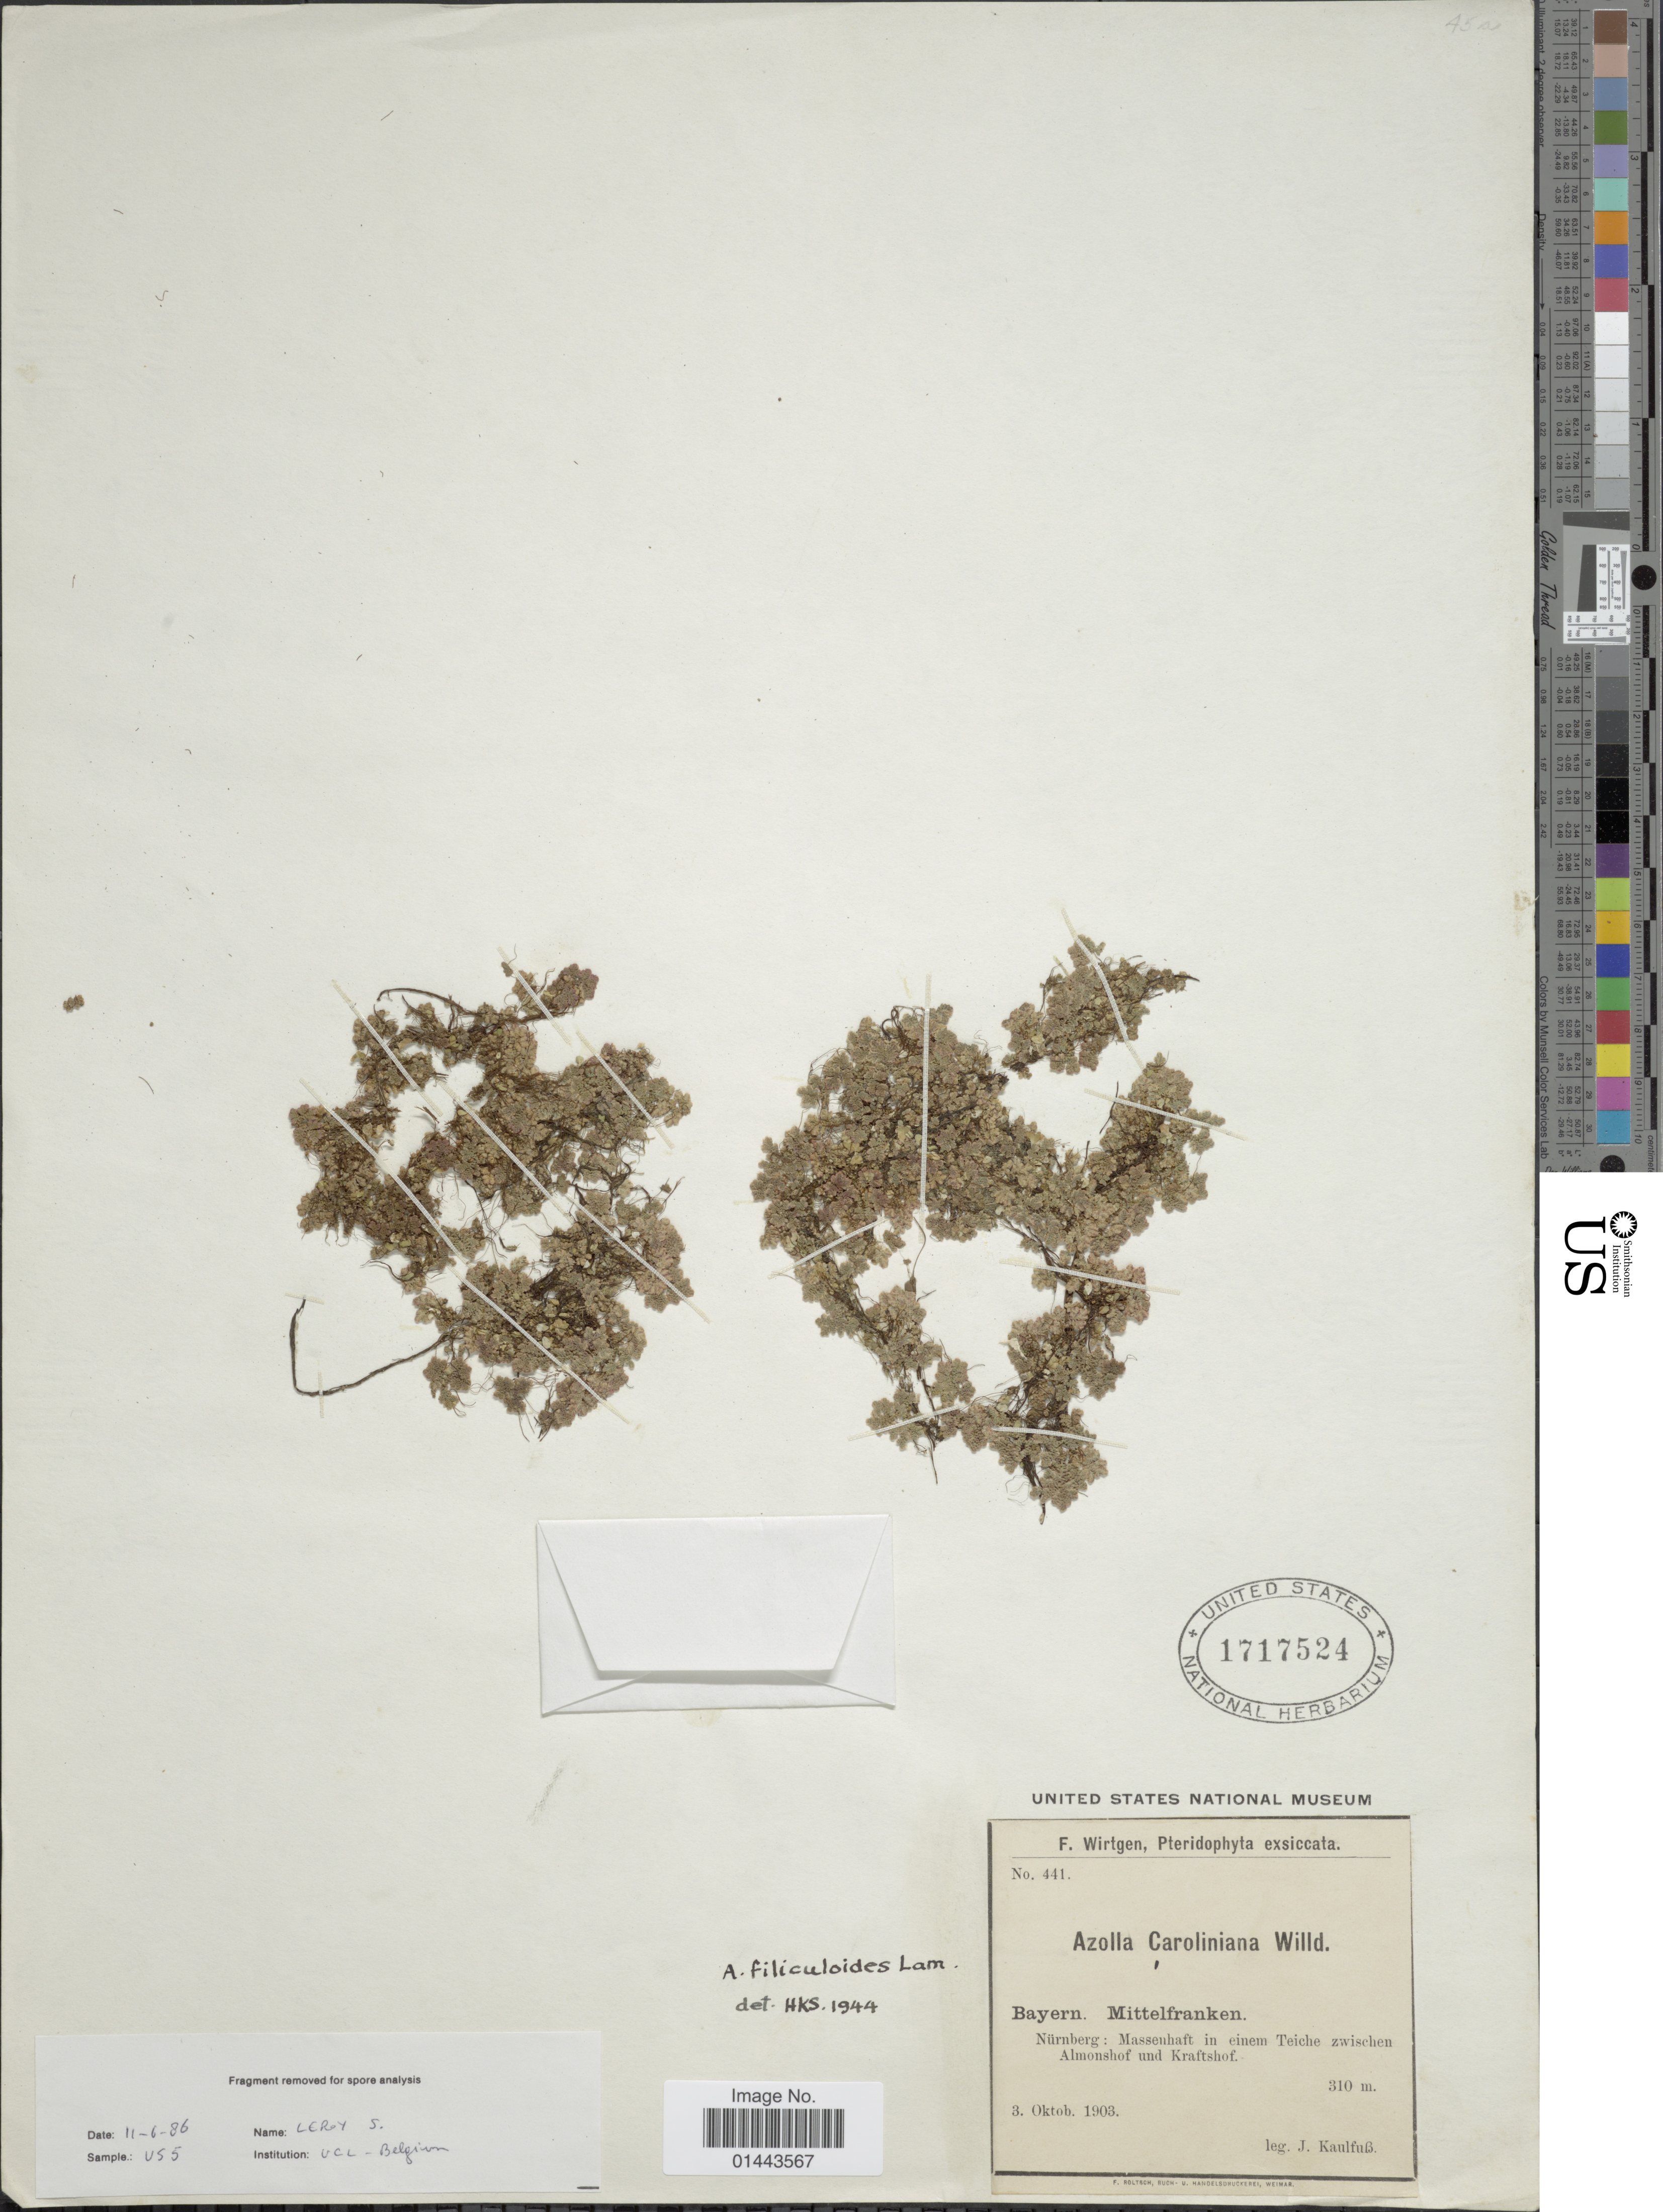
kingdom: Plantae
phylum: Tracheophyta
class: Polypodiopsida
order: Salviniales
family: Salviniaceae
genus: Azolla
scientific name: Azolla filiculoides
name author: Lam.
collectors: J. S. Kaulfuss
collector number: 441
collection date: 1903-10-03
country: Germany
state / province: Bayern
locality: Mittelfranken. Nurnberg: Massenhaft in eimen Teiche zwischen Almonshof und Kraftshof.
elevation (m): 310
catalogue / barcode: US 1717524